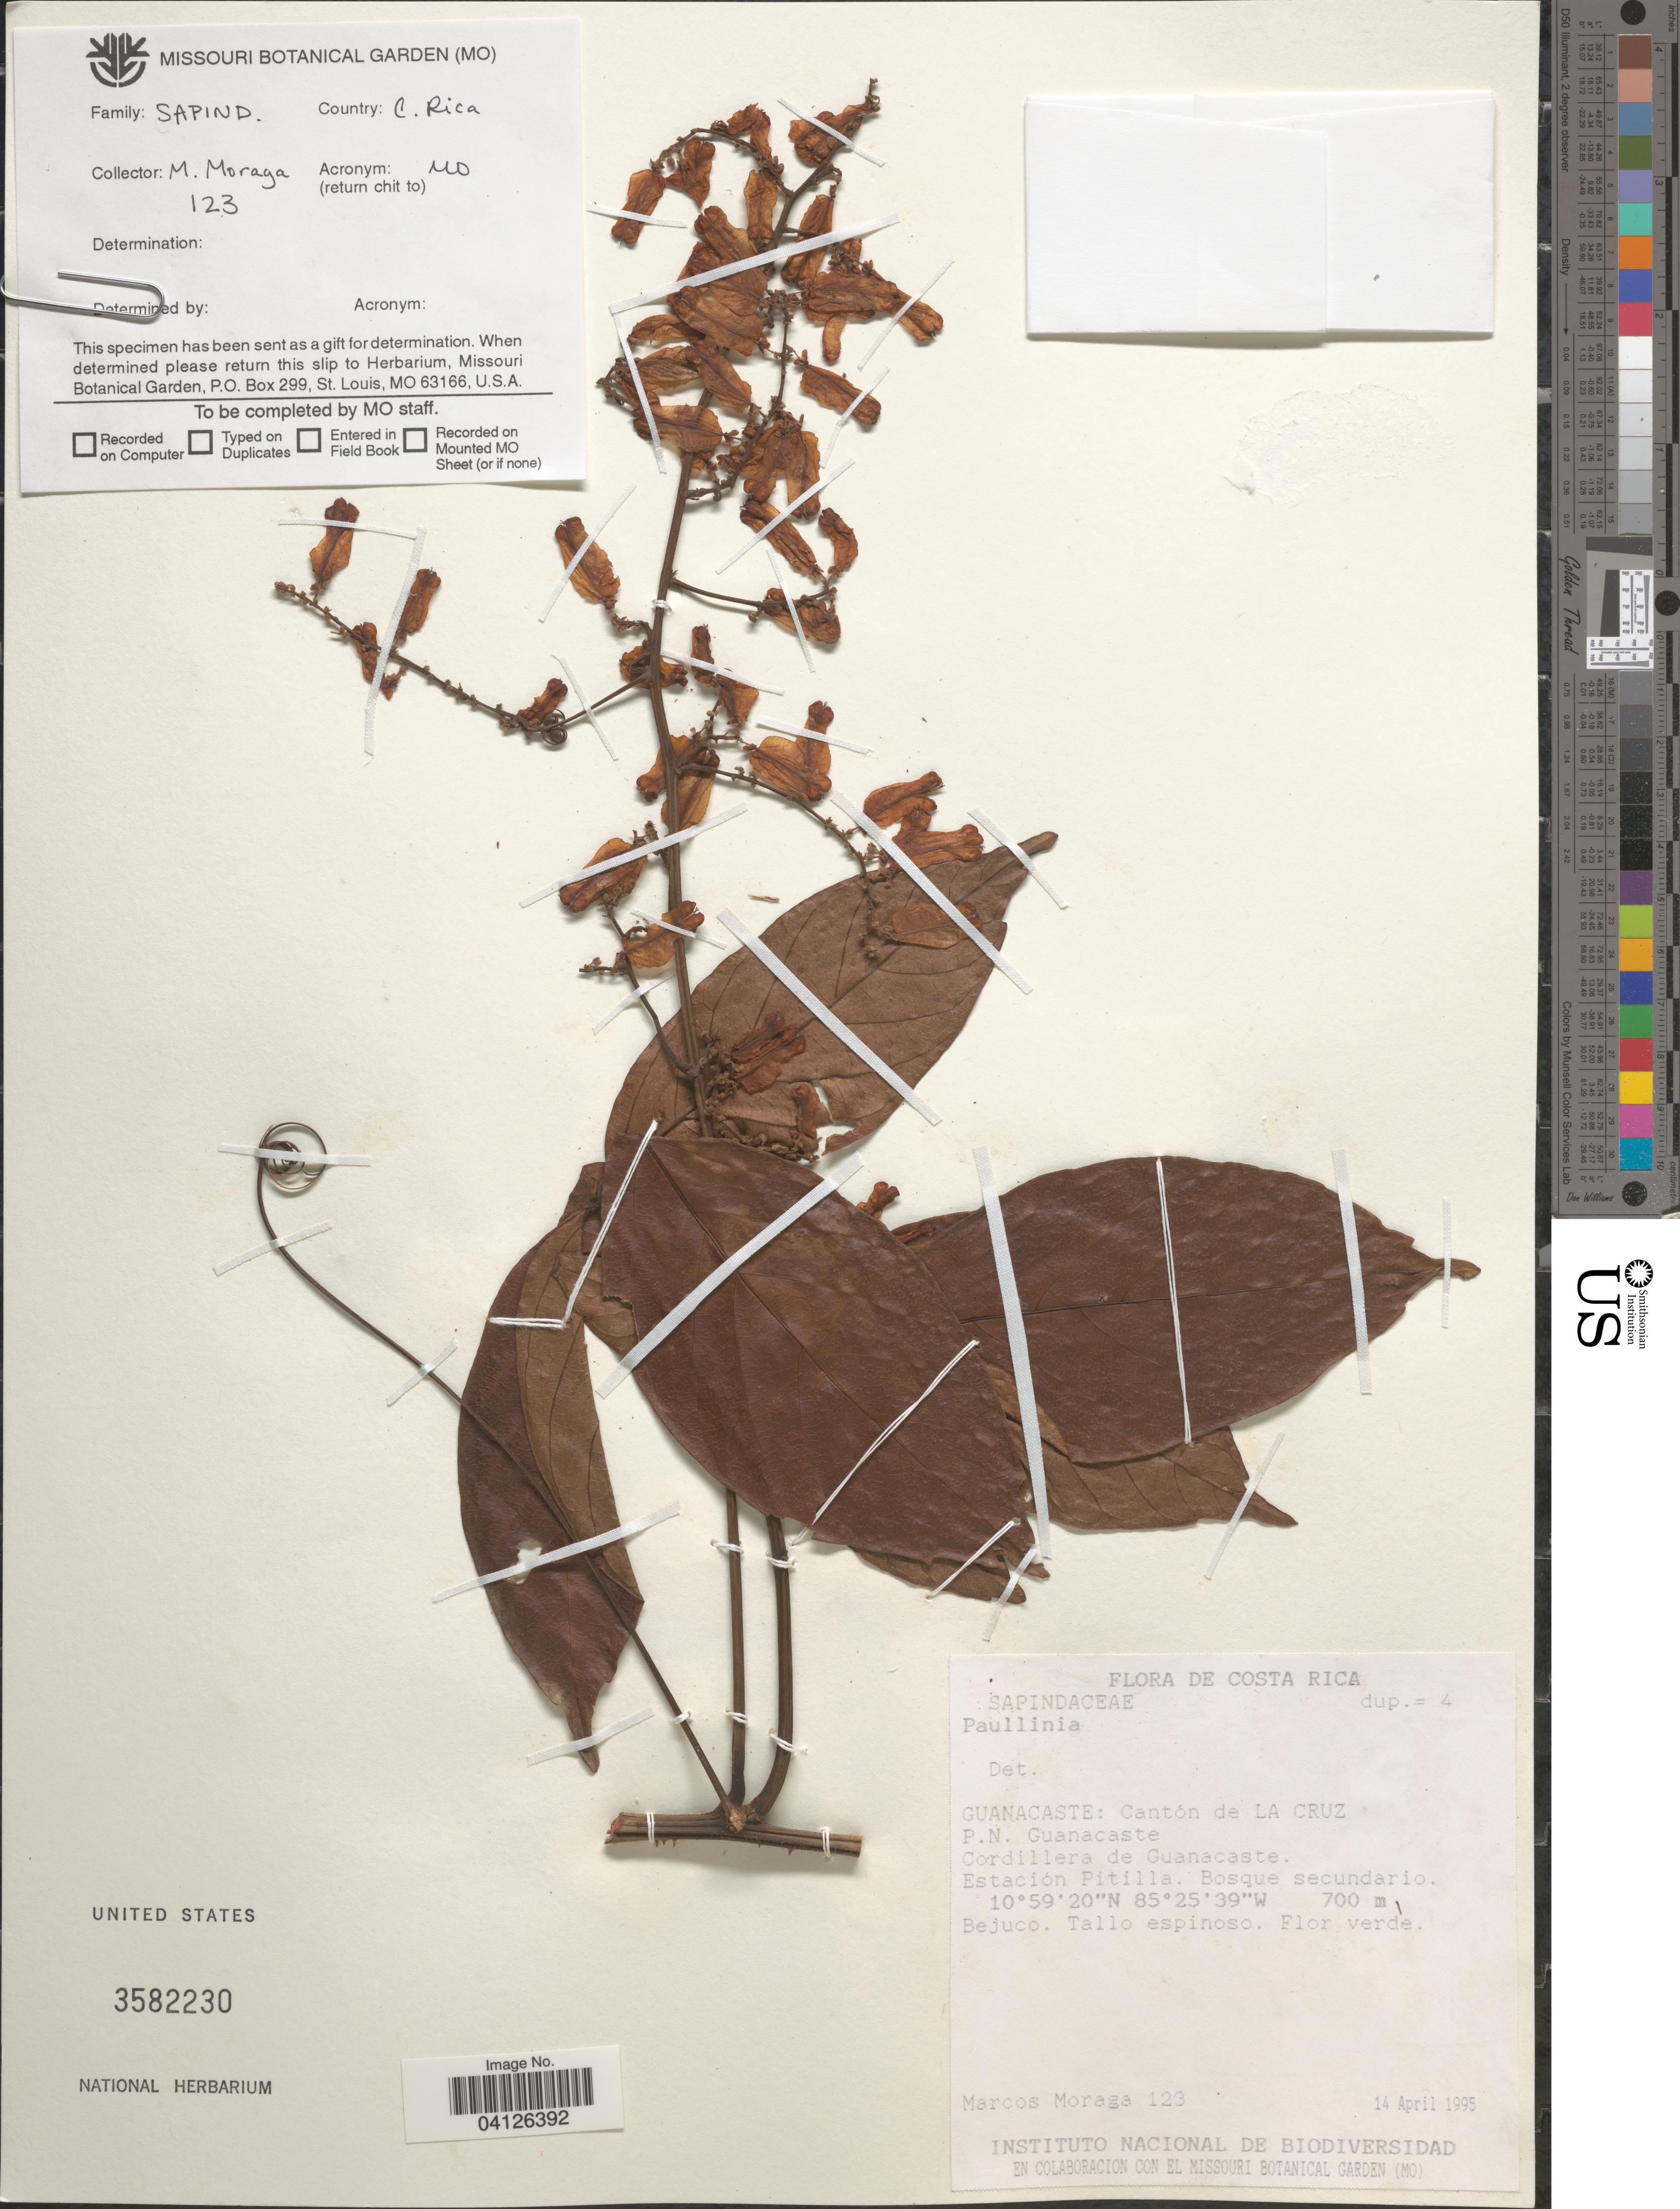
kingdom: Plantae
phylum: Tracheophyta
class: Magnoliopsida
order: Sapindales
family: Sapindaceae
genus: Serjania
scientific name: Serjania mexicana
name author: (L.) Willd.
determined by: Acevedo-Rodriguez, P., (US), Smithsonian Institution - National Museum of Natural History (UNITED STATES)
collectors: M. Moraga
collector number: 123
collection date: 1995-04-14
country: Costa Rica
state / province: Guanacaste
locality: Cantón de La Cruz. P.N. Guanacaste. Cordillera de Guanacaste. Estación Pitilla.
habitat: Bosque secundario.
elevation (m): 700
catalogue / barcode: US 3582230